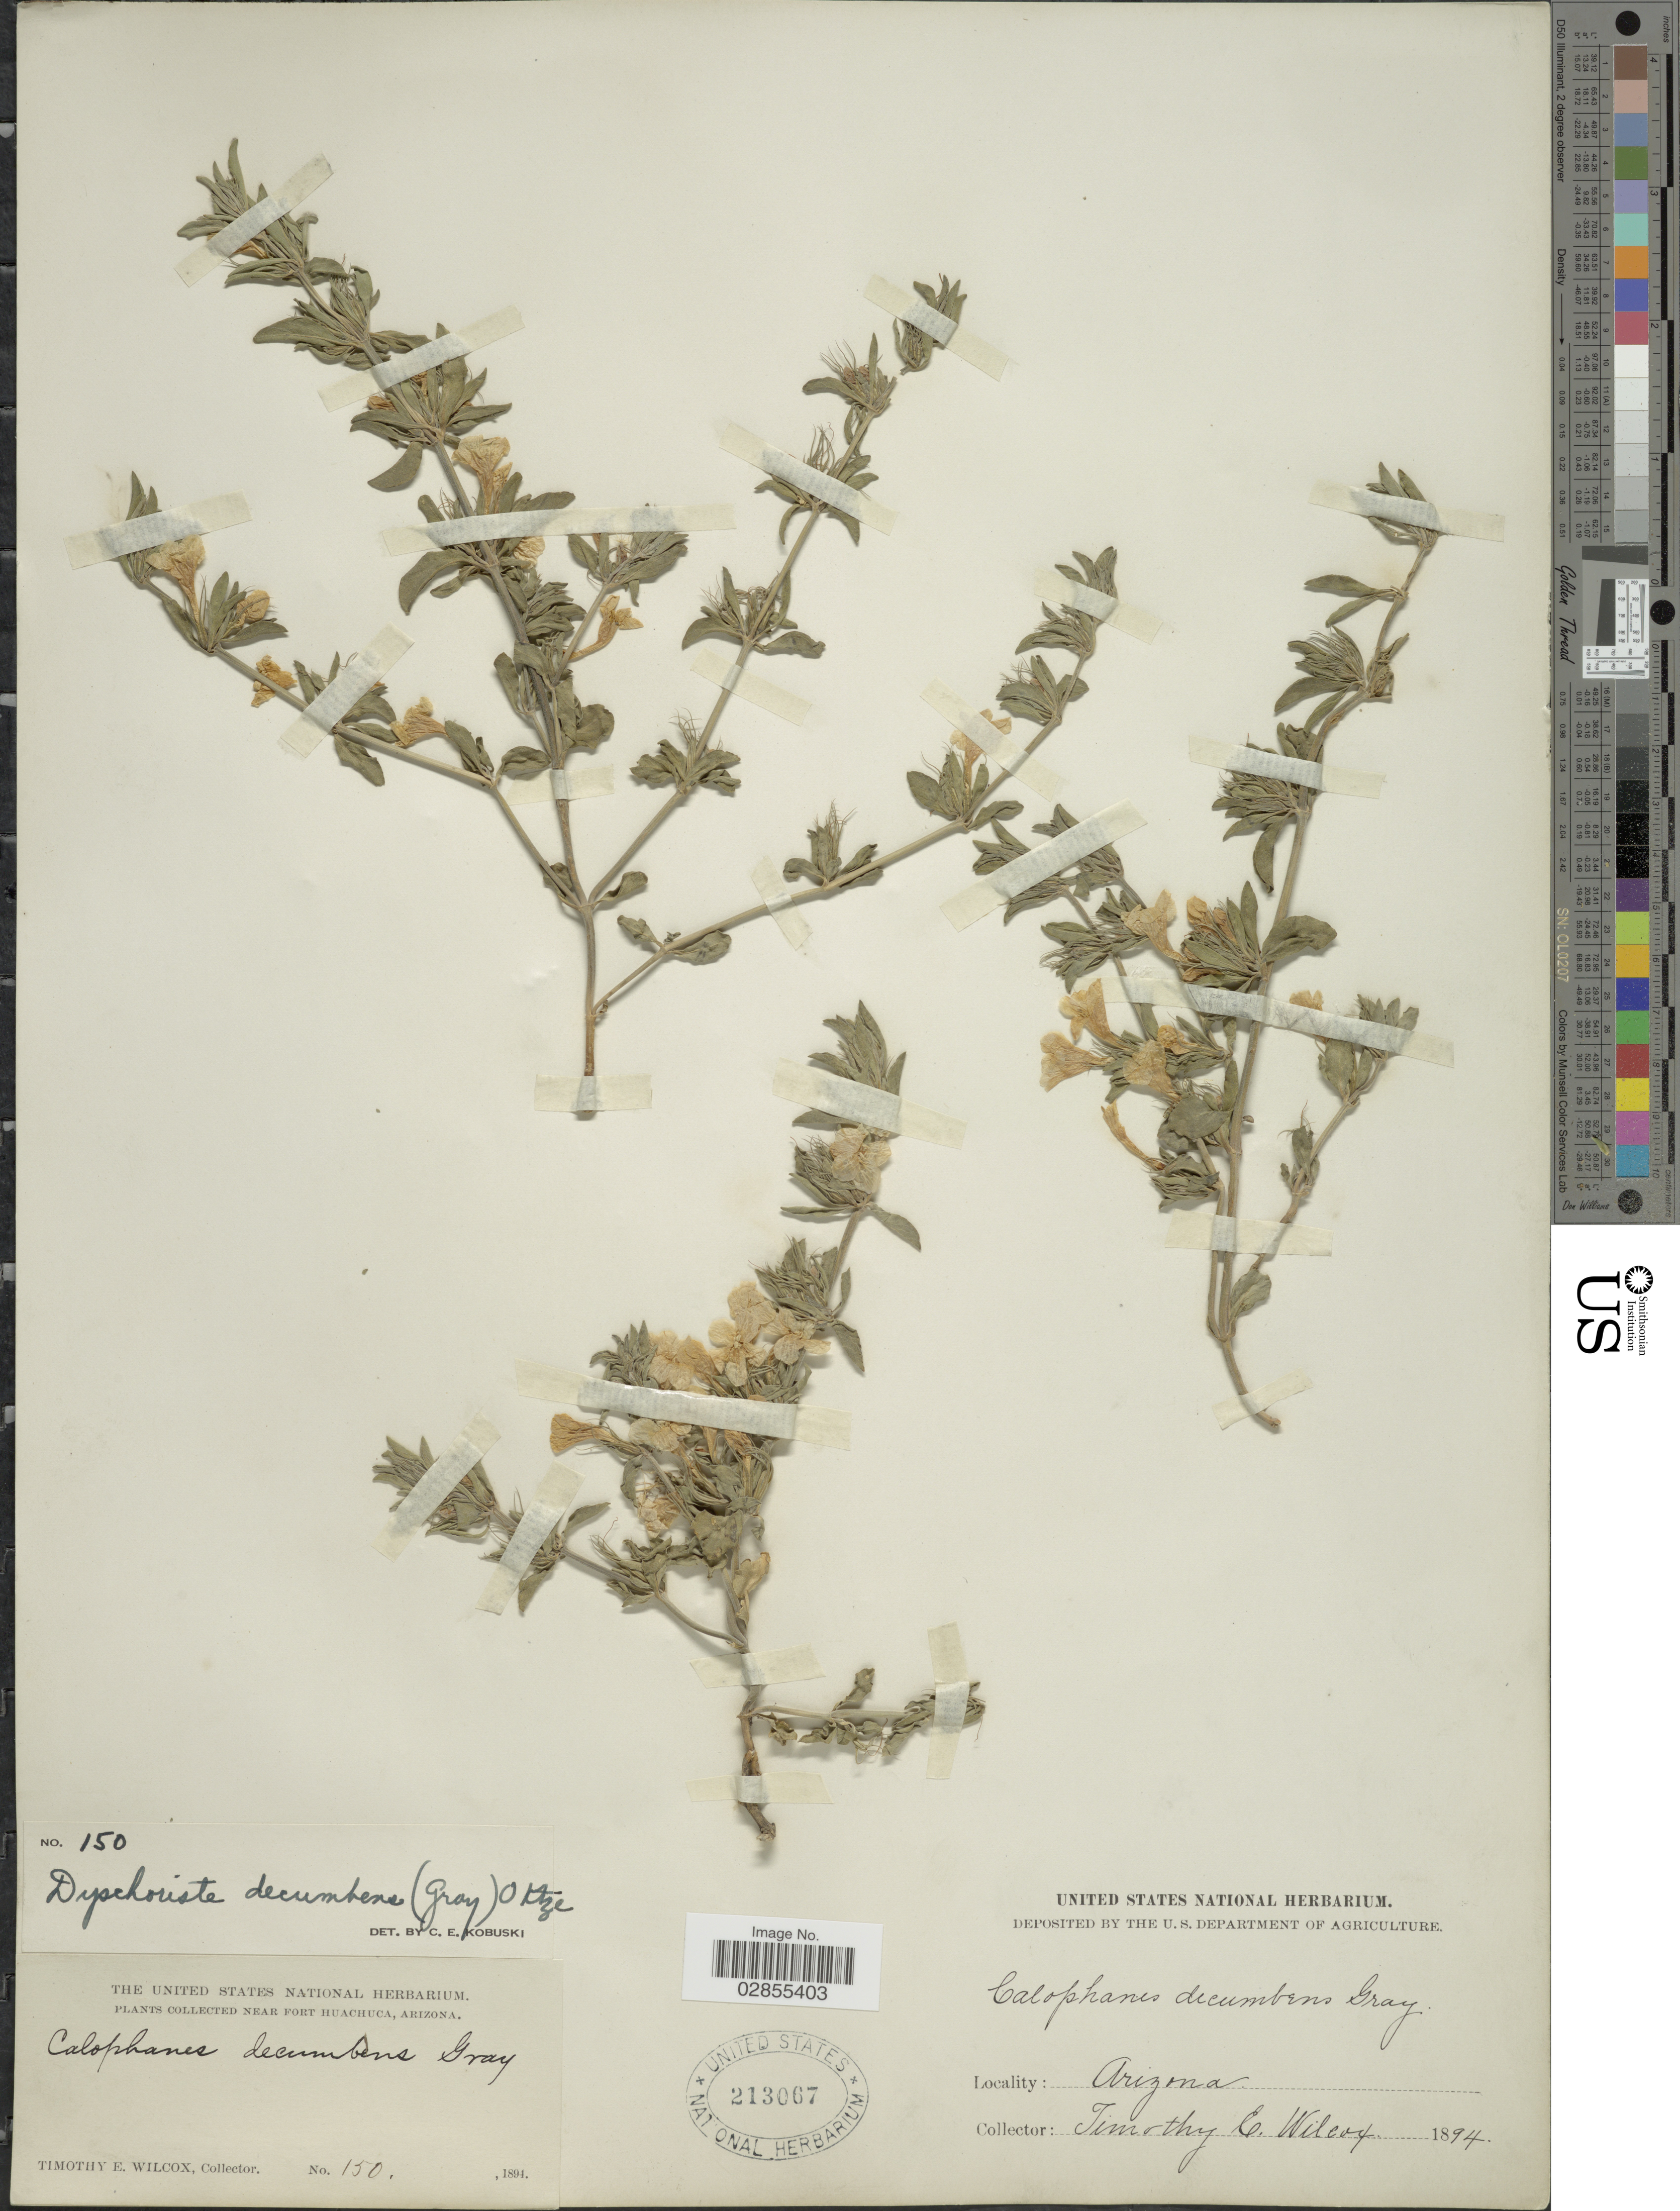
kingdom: Plantae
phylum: Tracheophyta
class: Magnoliopsida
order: Lamiales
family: Acanthaceae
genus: Dyschoriste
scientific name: Dyschoriste schiedeana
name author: (Nees) Kuntze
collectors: T. E. Wilcox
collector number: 150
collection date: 1894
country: United States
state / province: Arizona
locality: Near Fort Huachuca.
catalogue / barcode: US 213067